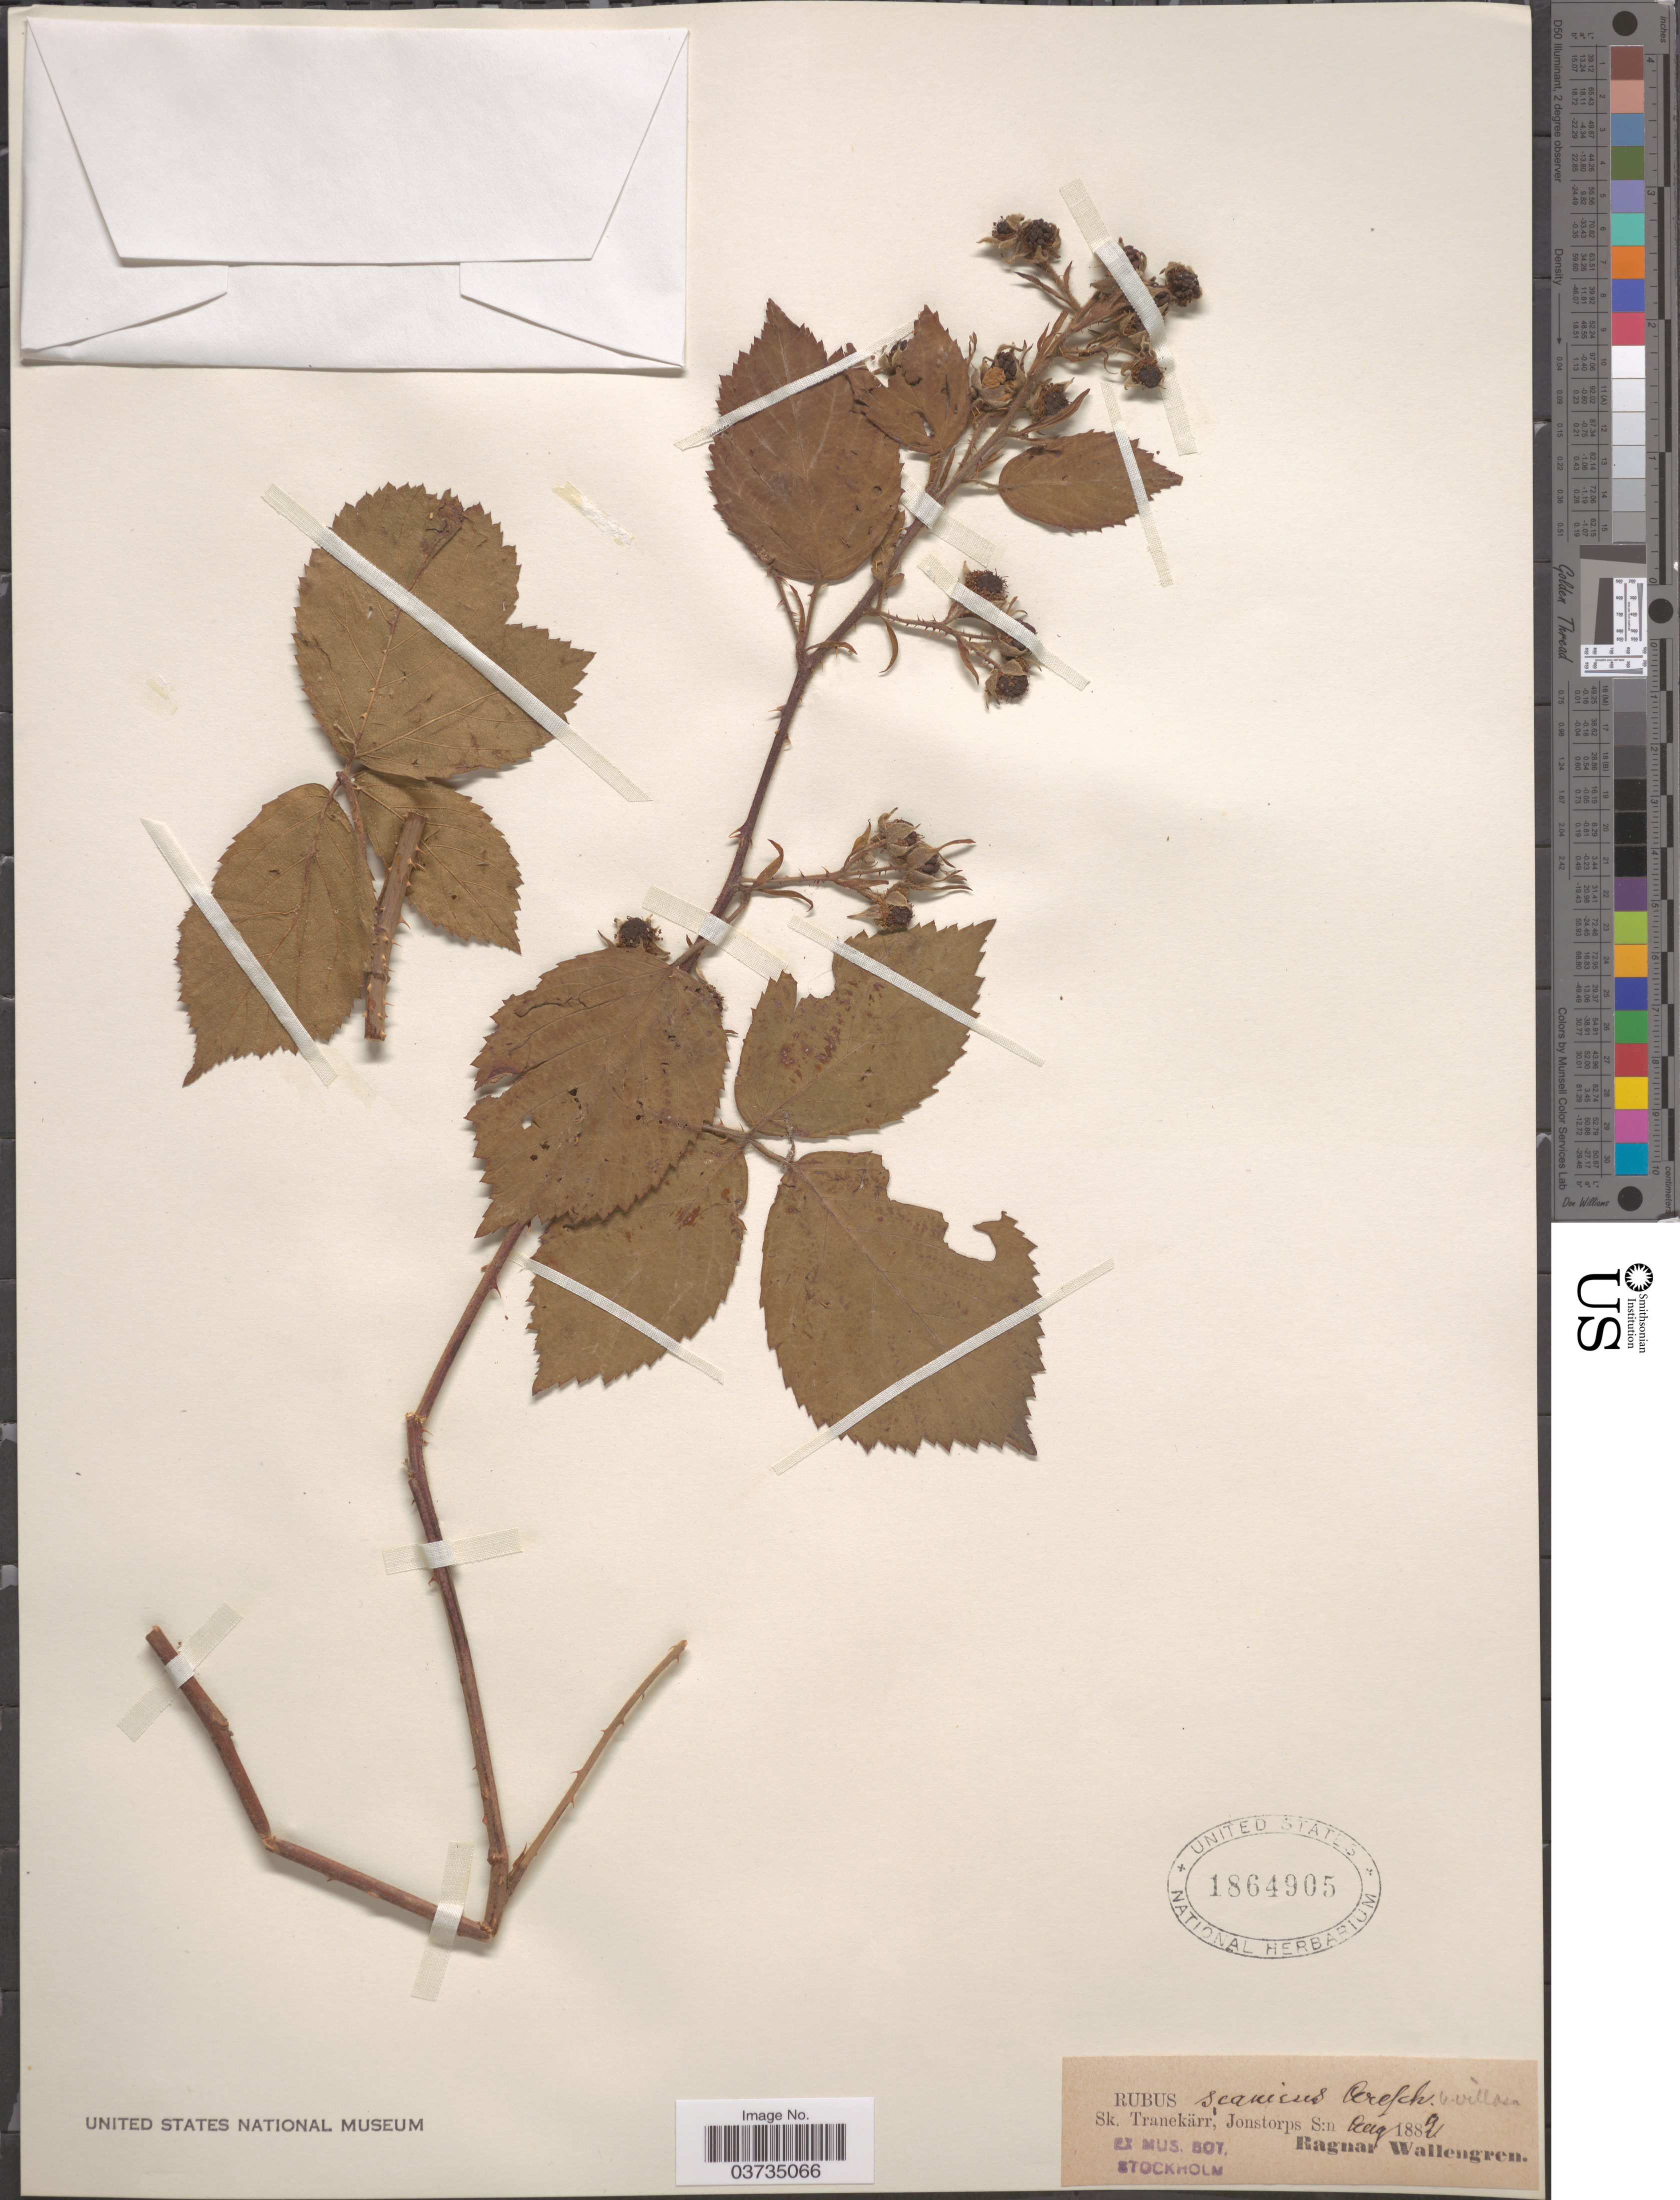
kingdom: Plantae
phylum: Tracheophyta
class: Magnoliopsida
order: Rosales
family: Rosaceae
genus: Rubus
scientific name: Rubus scanicus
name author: F. Aresch.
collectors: R. Wallengren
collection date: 1882-08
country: Sweden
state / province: Skåne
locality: Sk. Tranekärr, Jonstorps.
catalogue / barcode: US 1864905